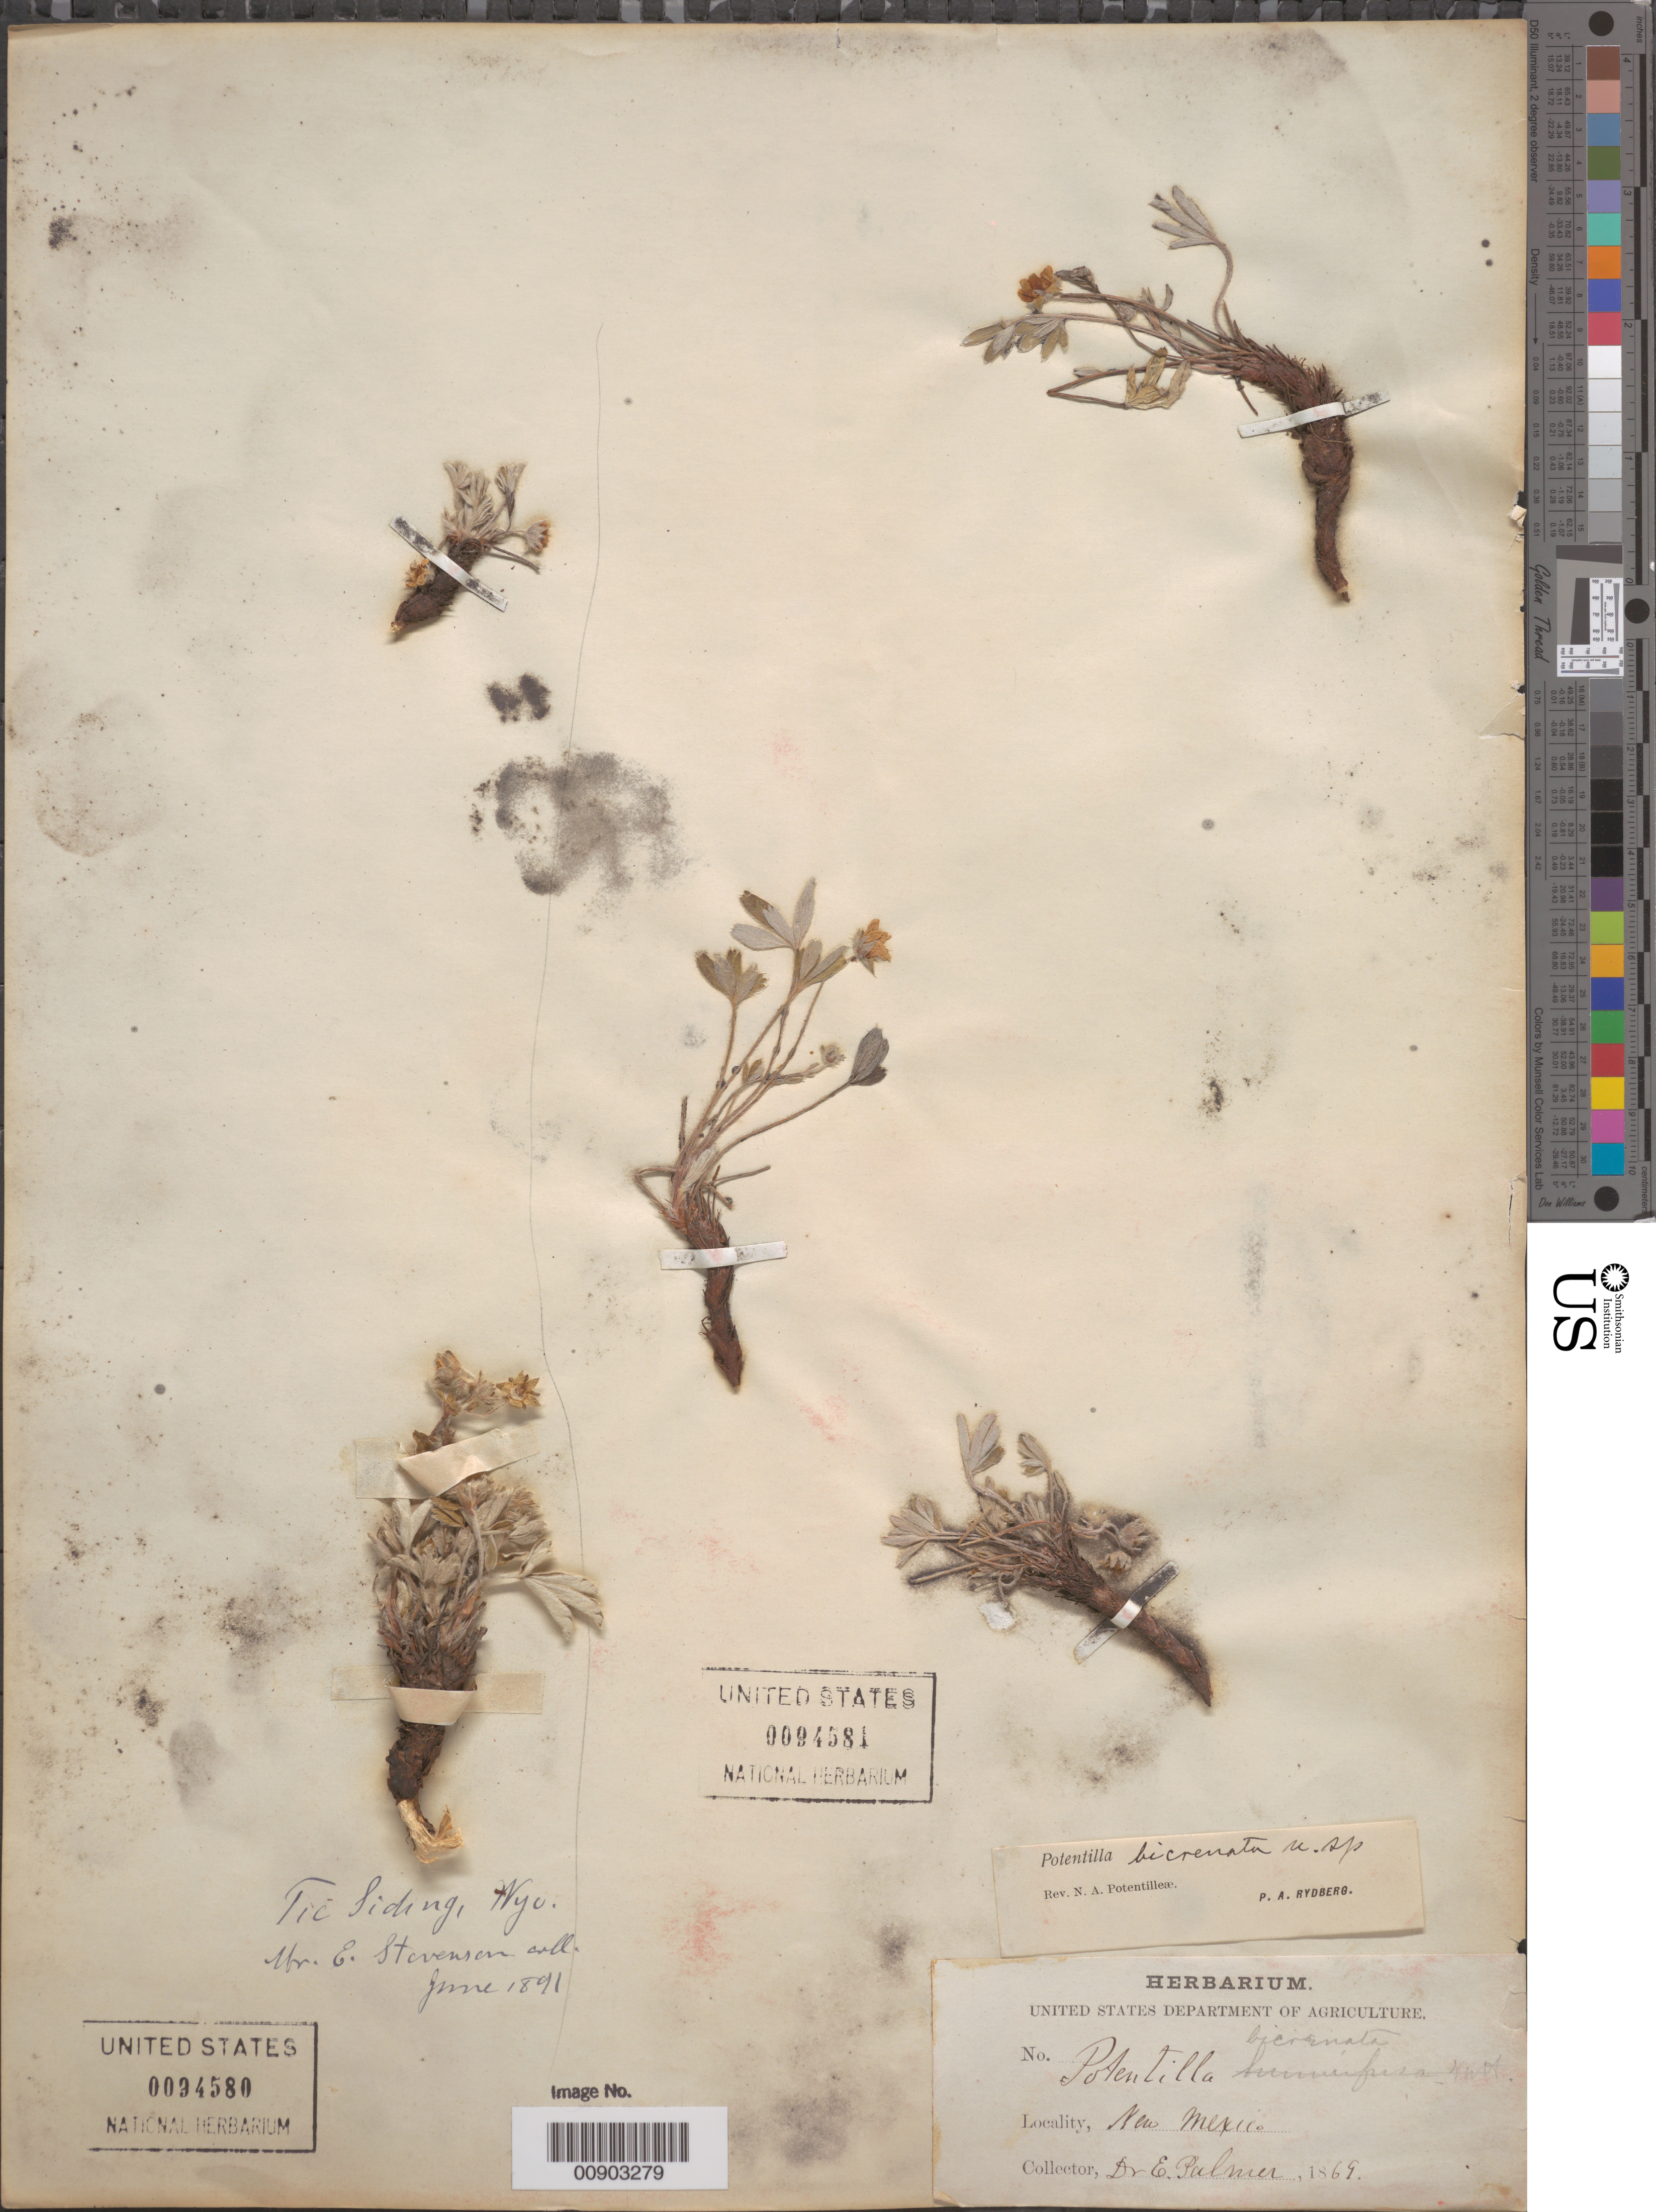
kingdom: Plantae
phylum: Tracheophyta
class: Magnoliopsida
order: Rosales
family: Rosaceae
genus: Potentilla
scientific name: Potentilla bicrenata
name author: Rydb.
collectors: E. Stevenson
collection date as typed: Jun 1891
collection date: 1891-06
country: United States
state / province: Wyoming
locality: Tie Siding, Wyoming.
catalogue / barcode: US 94580